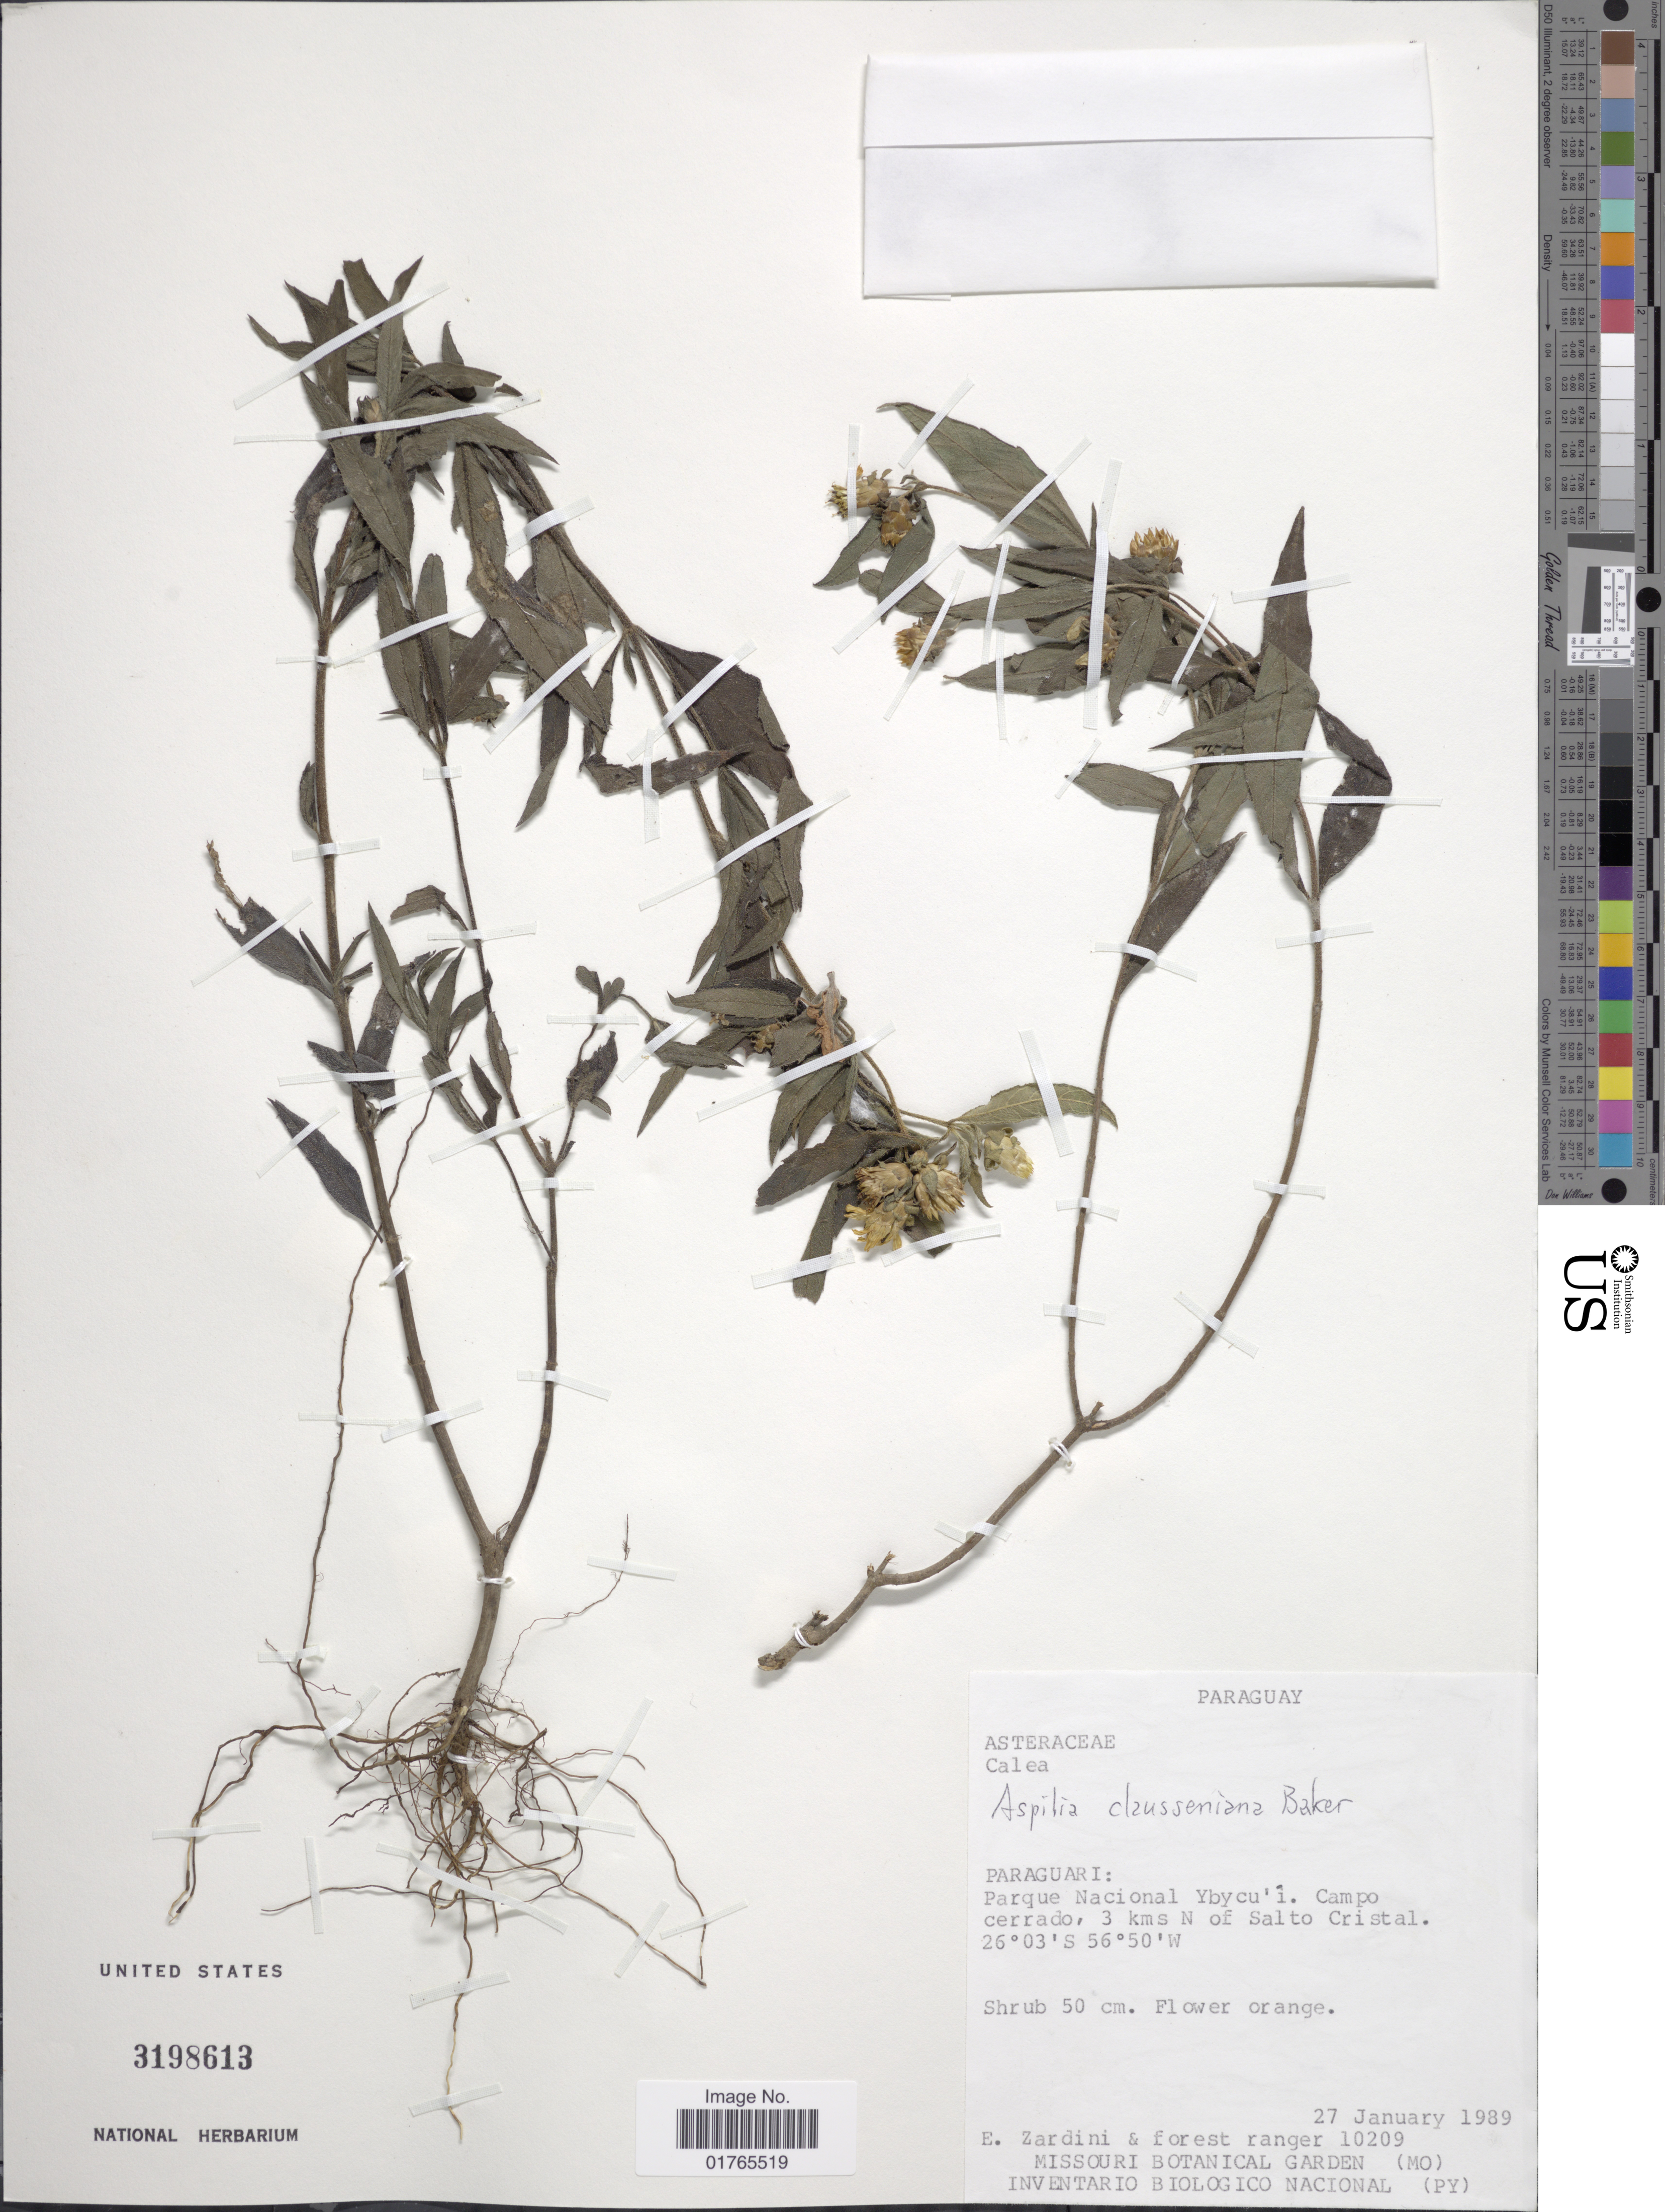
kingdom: Plantae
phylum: Tracheophyta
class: Magnoliopsida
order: Asterales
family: Asteraceae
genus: Aspilia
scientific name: Aspilia clausseniana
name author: Baker in Mart.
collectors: E. M. Zardini & Forest Guard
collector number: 10209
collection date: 1989-01-27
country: Paraguay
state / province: Paraguari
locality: Parque Nacional Ybucu'í, Campo cerrado, 3 kms N of Salto Cristal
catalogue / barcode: US 3198613